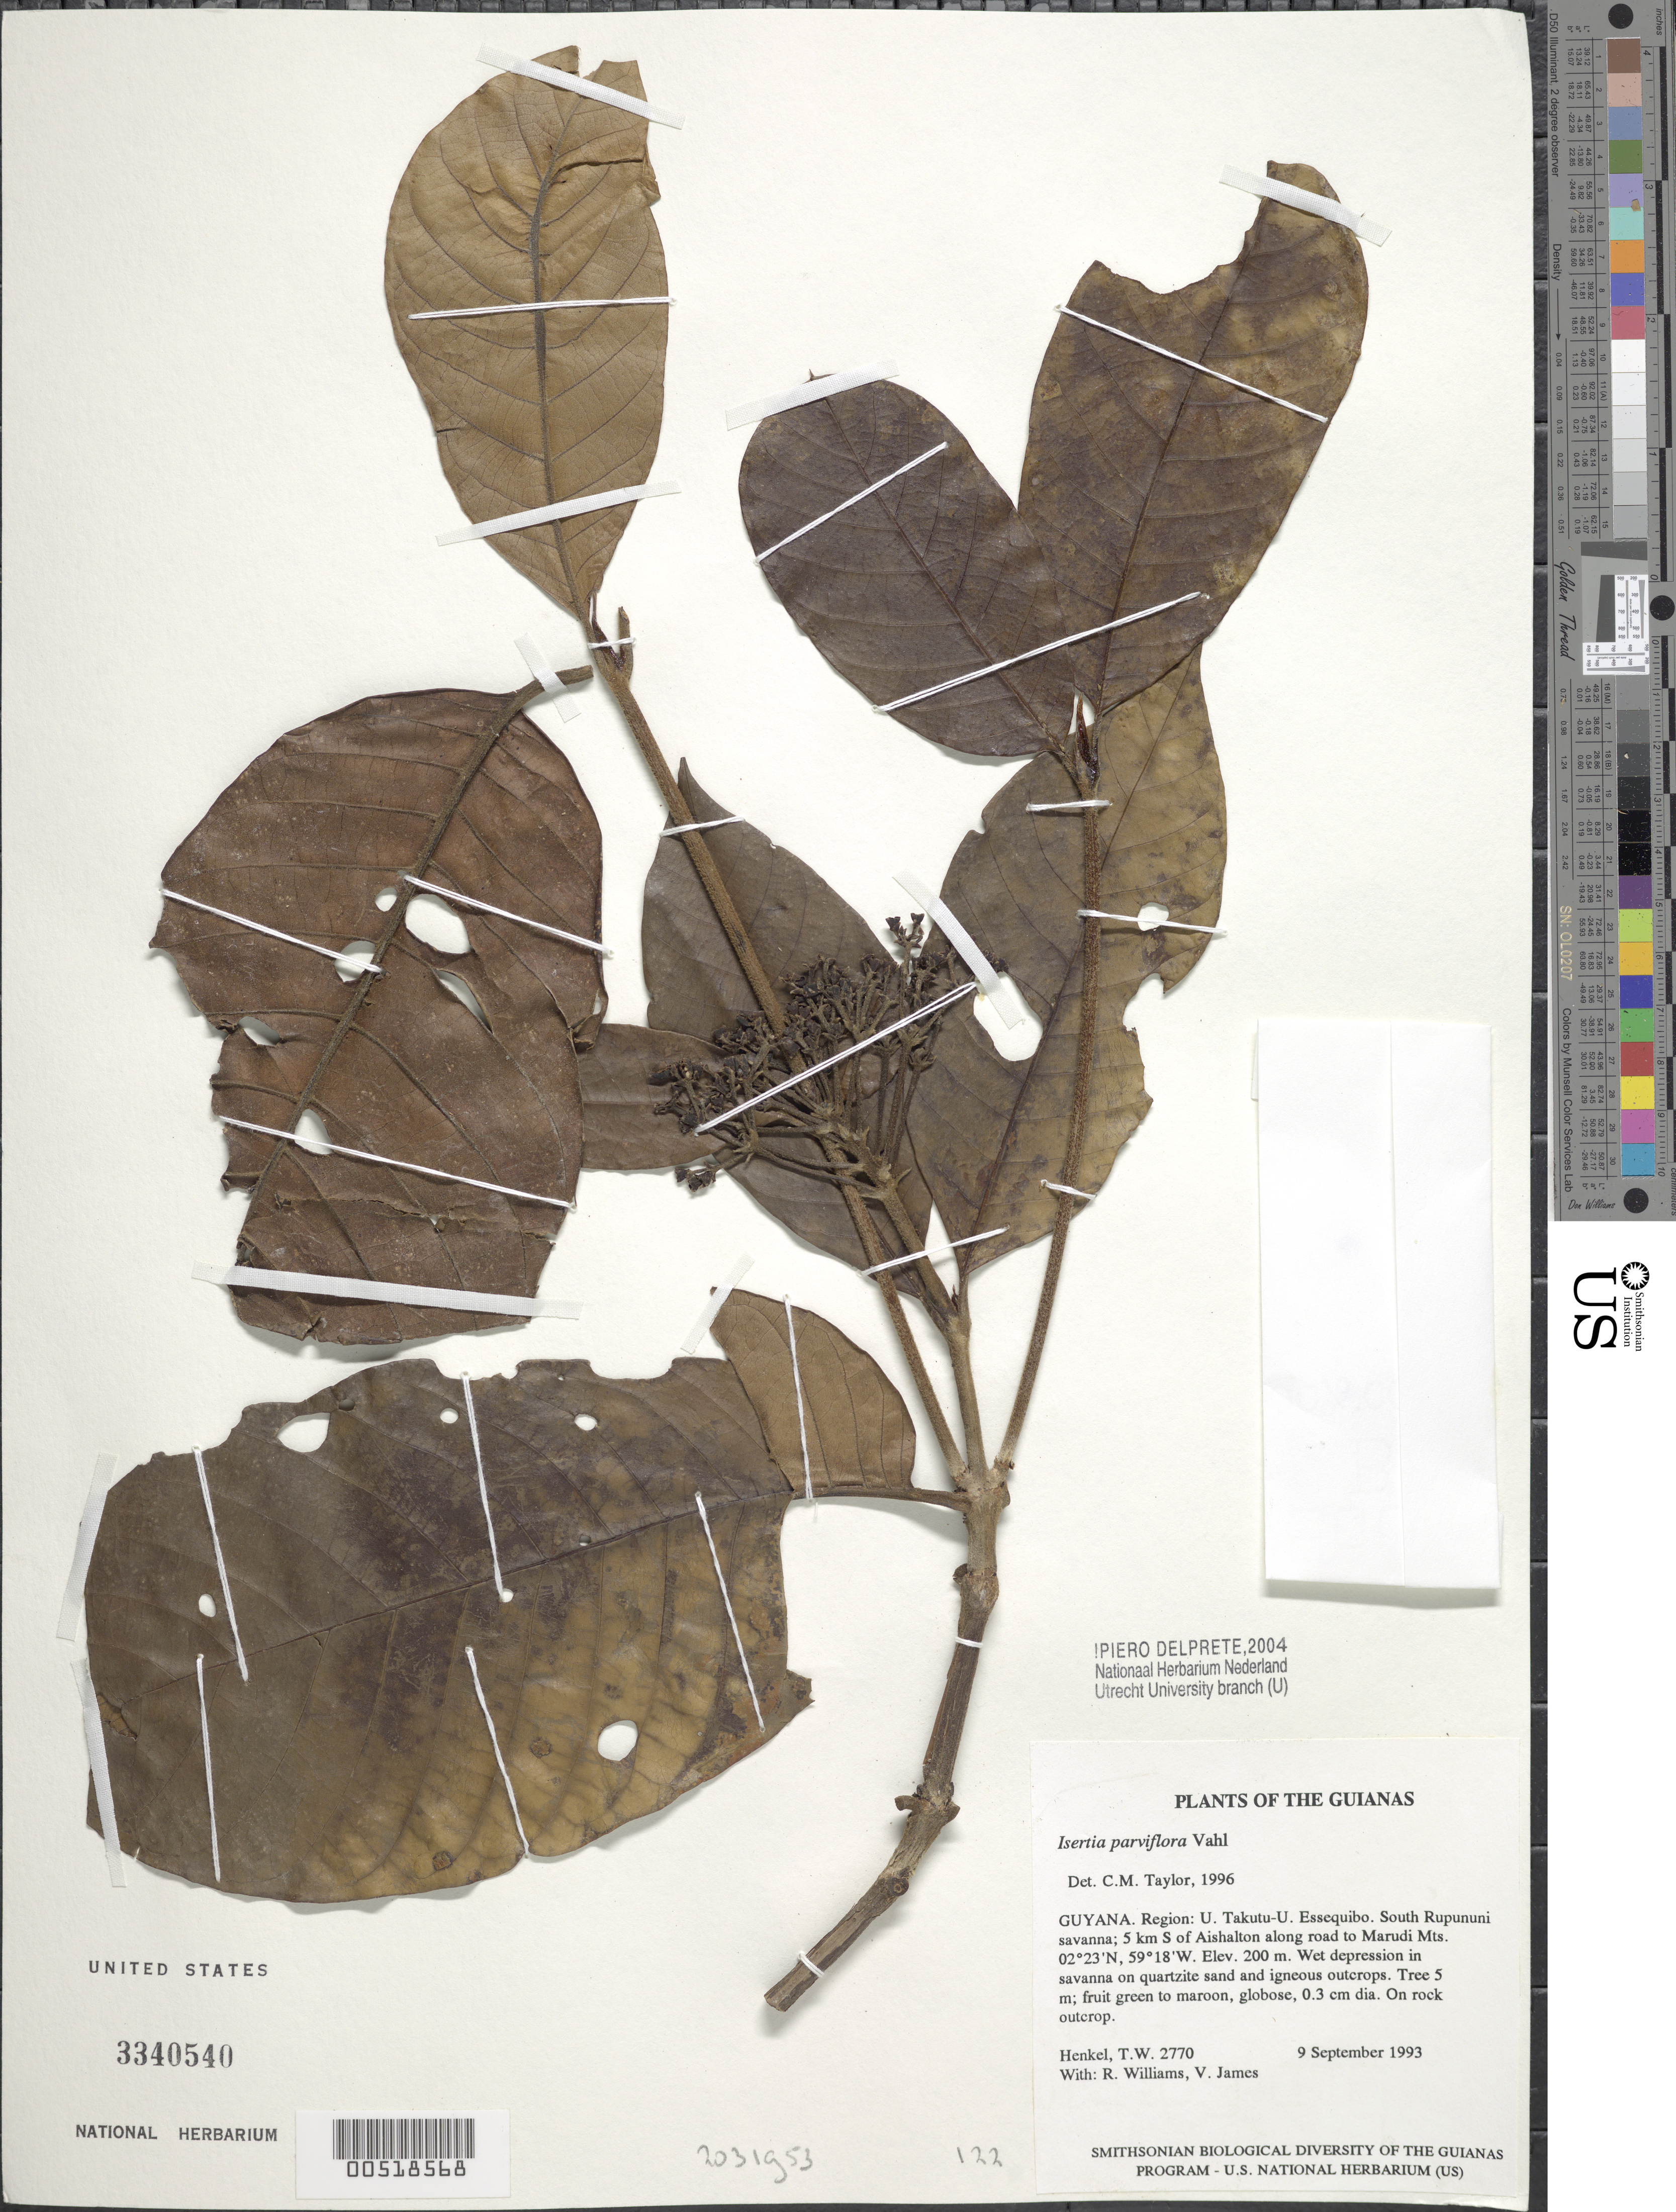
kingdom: Plantae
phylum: Tracheophyta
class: Magnoliopsida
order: Gentianales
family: Rubiaceae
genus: Isertia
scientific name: Isertia parviflora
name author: Vahl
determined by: Taylor, Charlotte M.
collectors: T. Henkel, R. Williams & V. James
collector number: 2770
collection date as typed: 9 September 1993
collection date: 1993-09-09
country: Guyana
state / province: U. Takutu-U. Essequibo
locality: South Rupununi savanna; 5 km S of Aishalton along road to Marudi Mts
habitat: Wet depression in savanna on quartzite sand and igneous outcrops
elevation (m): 200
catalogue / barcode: US 3340540